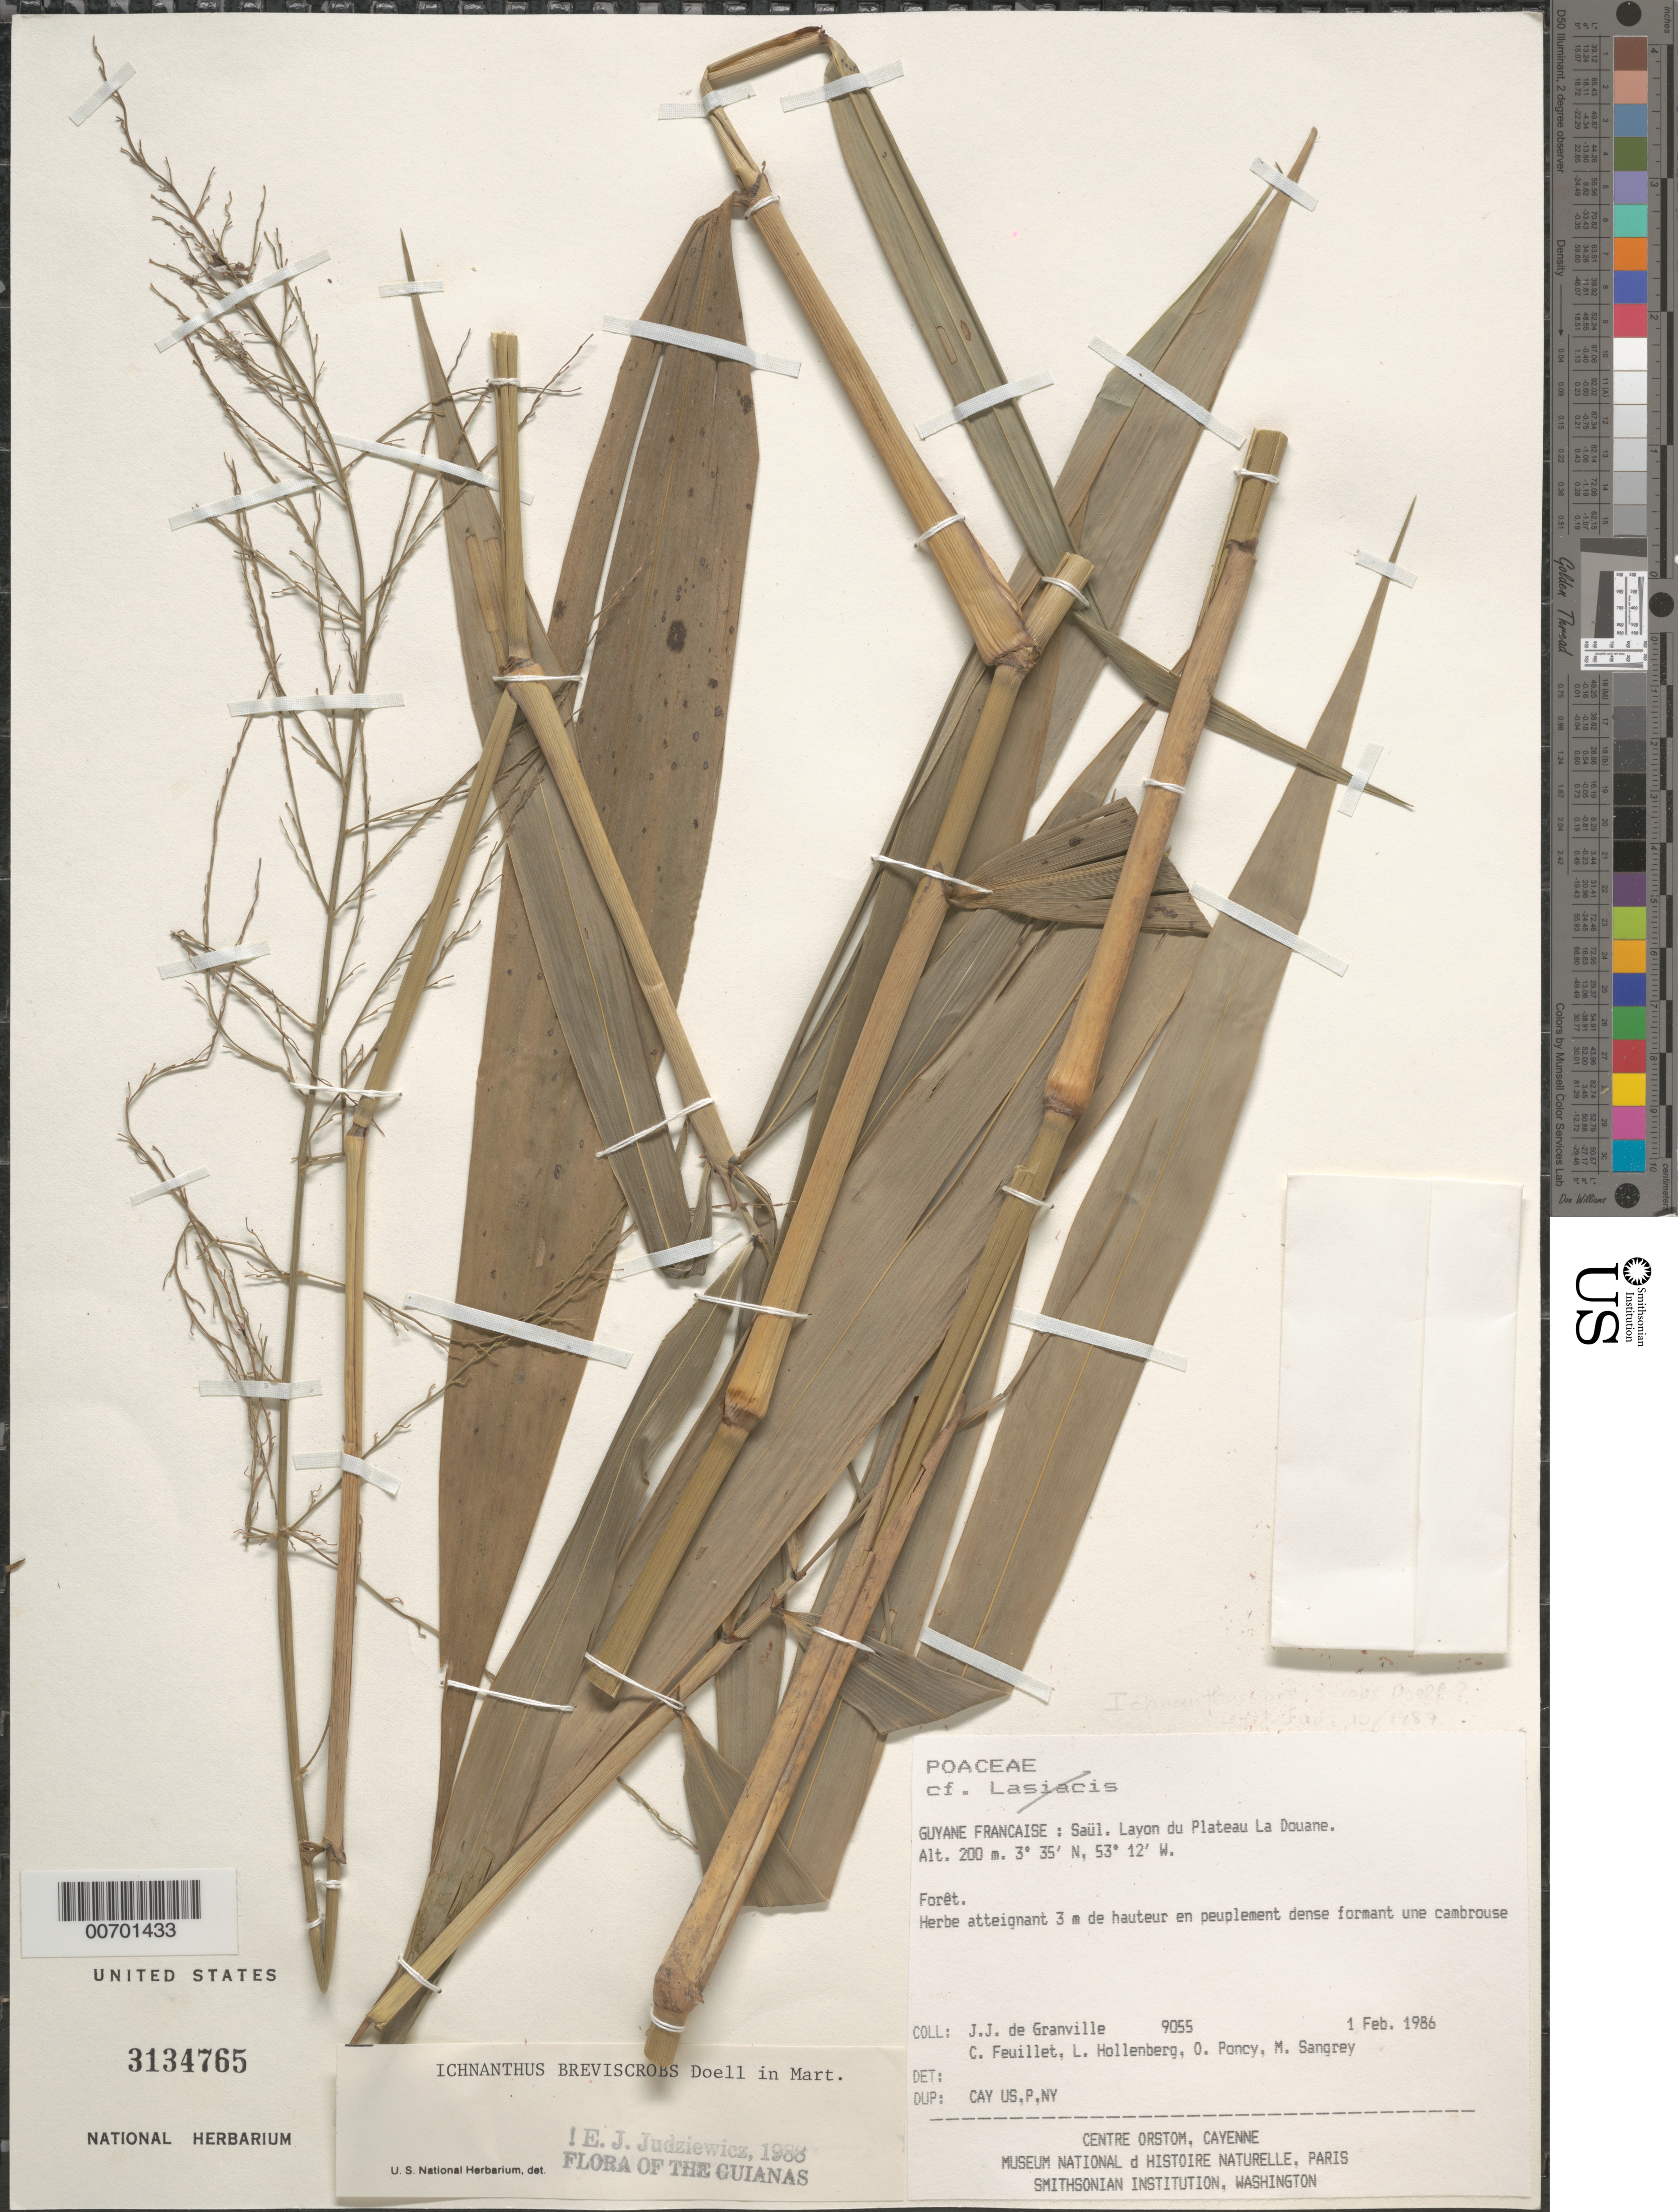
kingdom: Plantae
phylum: Tracheophyta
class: Liliopsida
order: Poales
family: Poaceae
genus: Ichnanthus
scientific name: Ichnanthus breviscrobs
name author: Döll in Mart.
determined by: Judziewicz, E. J.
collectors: J.-J. de Granville, C. Feuillet, L. Hollenberg, O. Poncy & M. S. Sangrey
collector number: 9055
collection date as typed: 1-Feb-86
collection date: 1986-02-01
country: French Guiana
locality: Saül, Layon du Plateau La Douane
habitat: Forêt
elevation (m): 200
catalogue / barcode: US 3134765